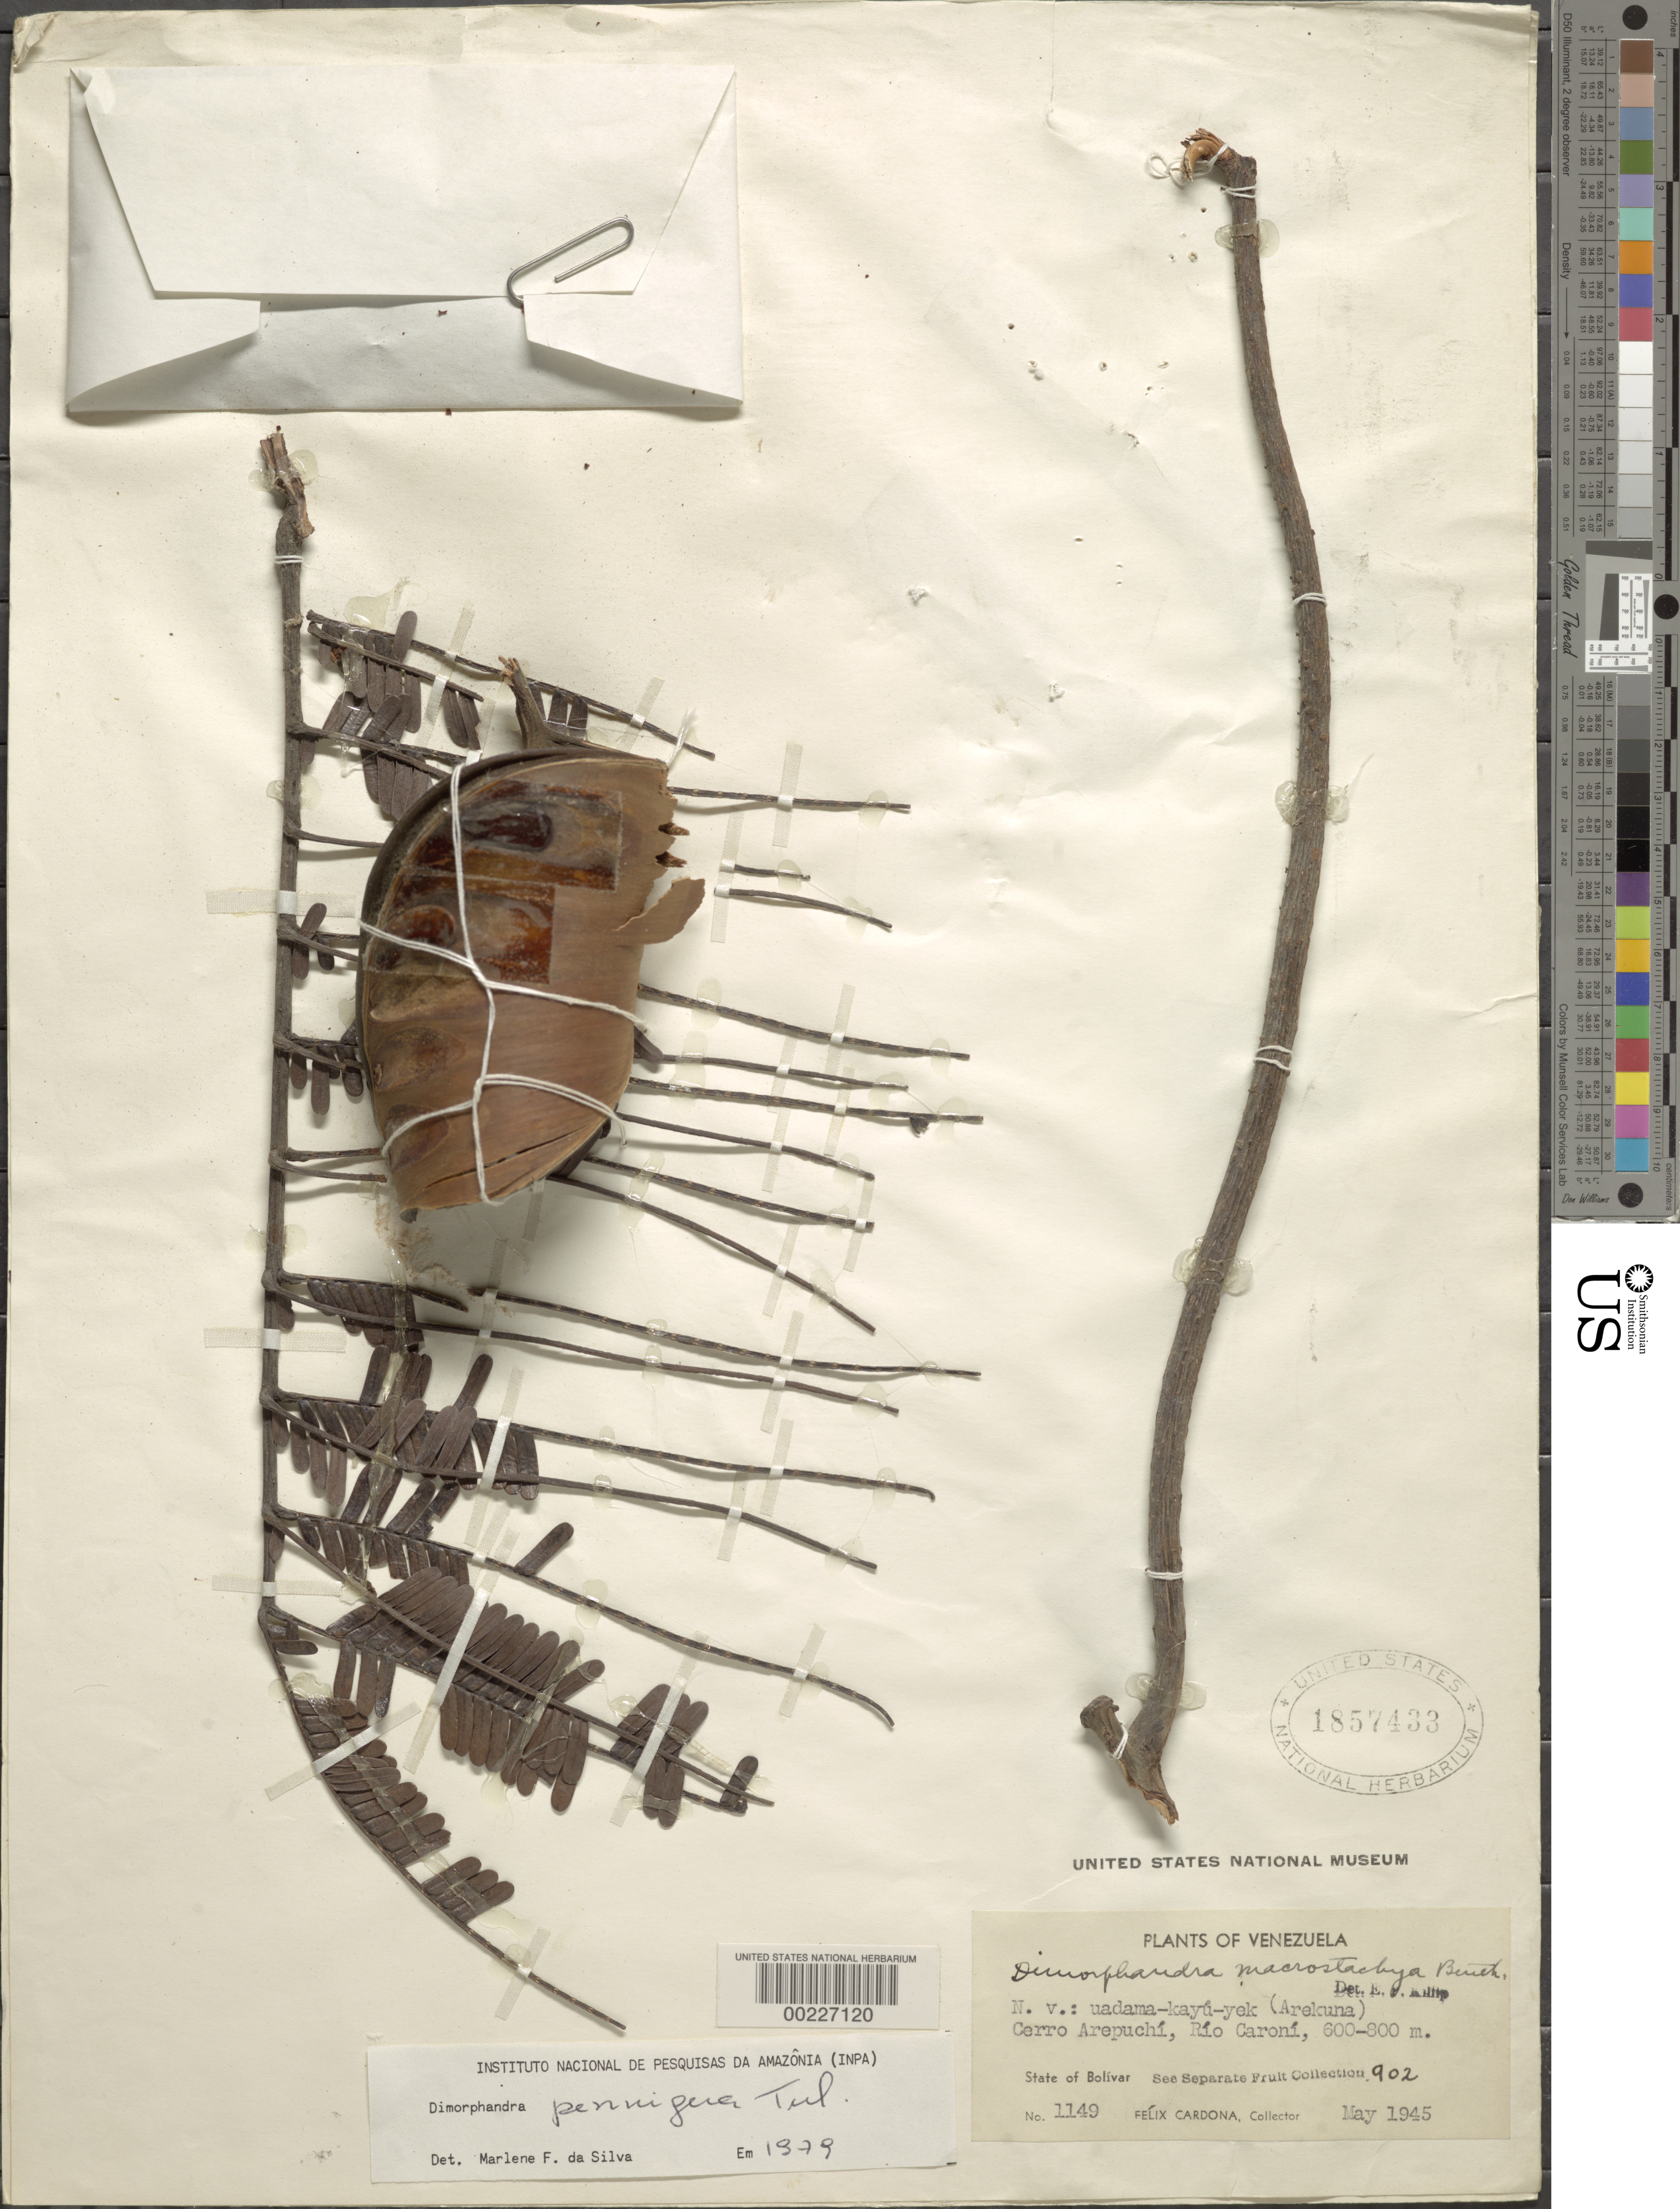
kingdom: Plantae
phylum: Tracheophyta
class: Magnoliopsida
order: Fabales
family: Fabaceae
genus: Dimorphandra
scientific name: Dimorphandra pennigera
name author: Tul.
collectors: F. Cardona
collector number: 1149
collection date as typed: May 1945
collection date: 1945-05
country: Venezuela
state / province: Bolivar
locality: Cerro arepuchi, rio caroni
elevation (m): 600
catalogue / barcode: US 1857433